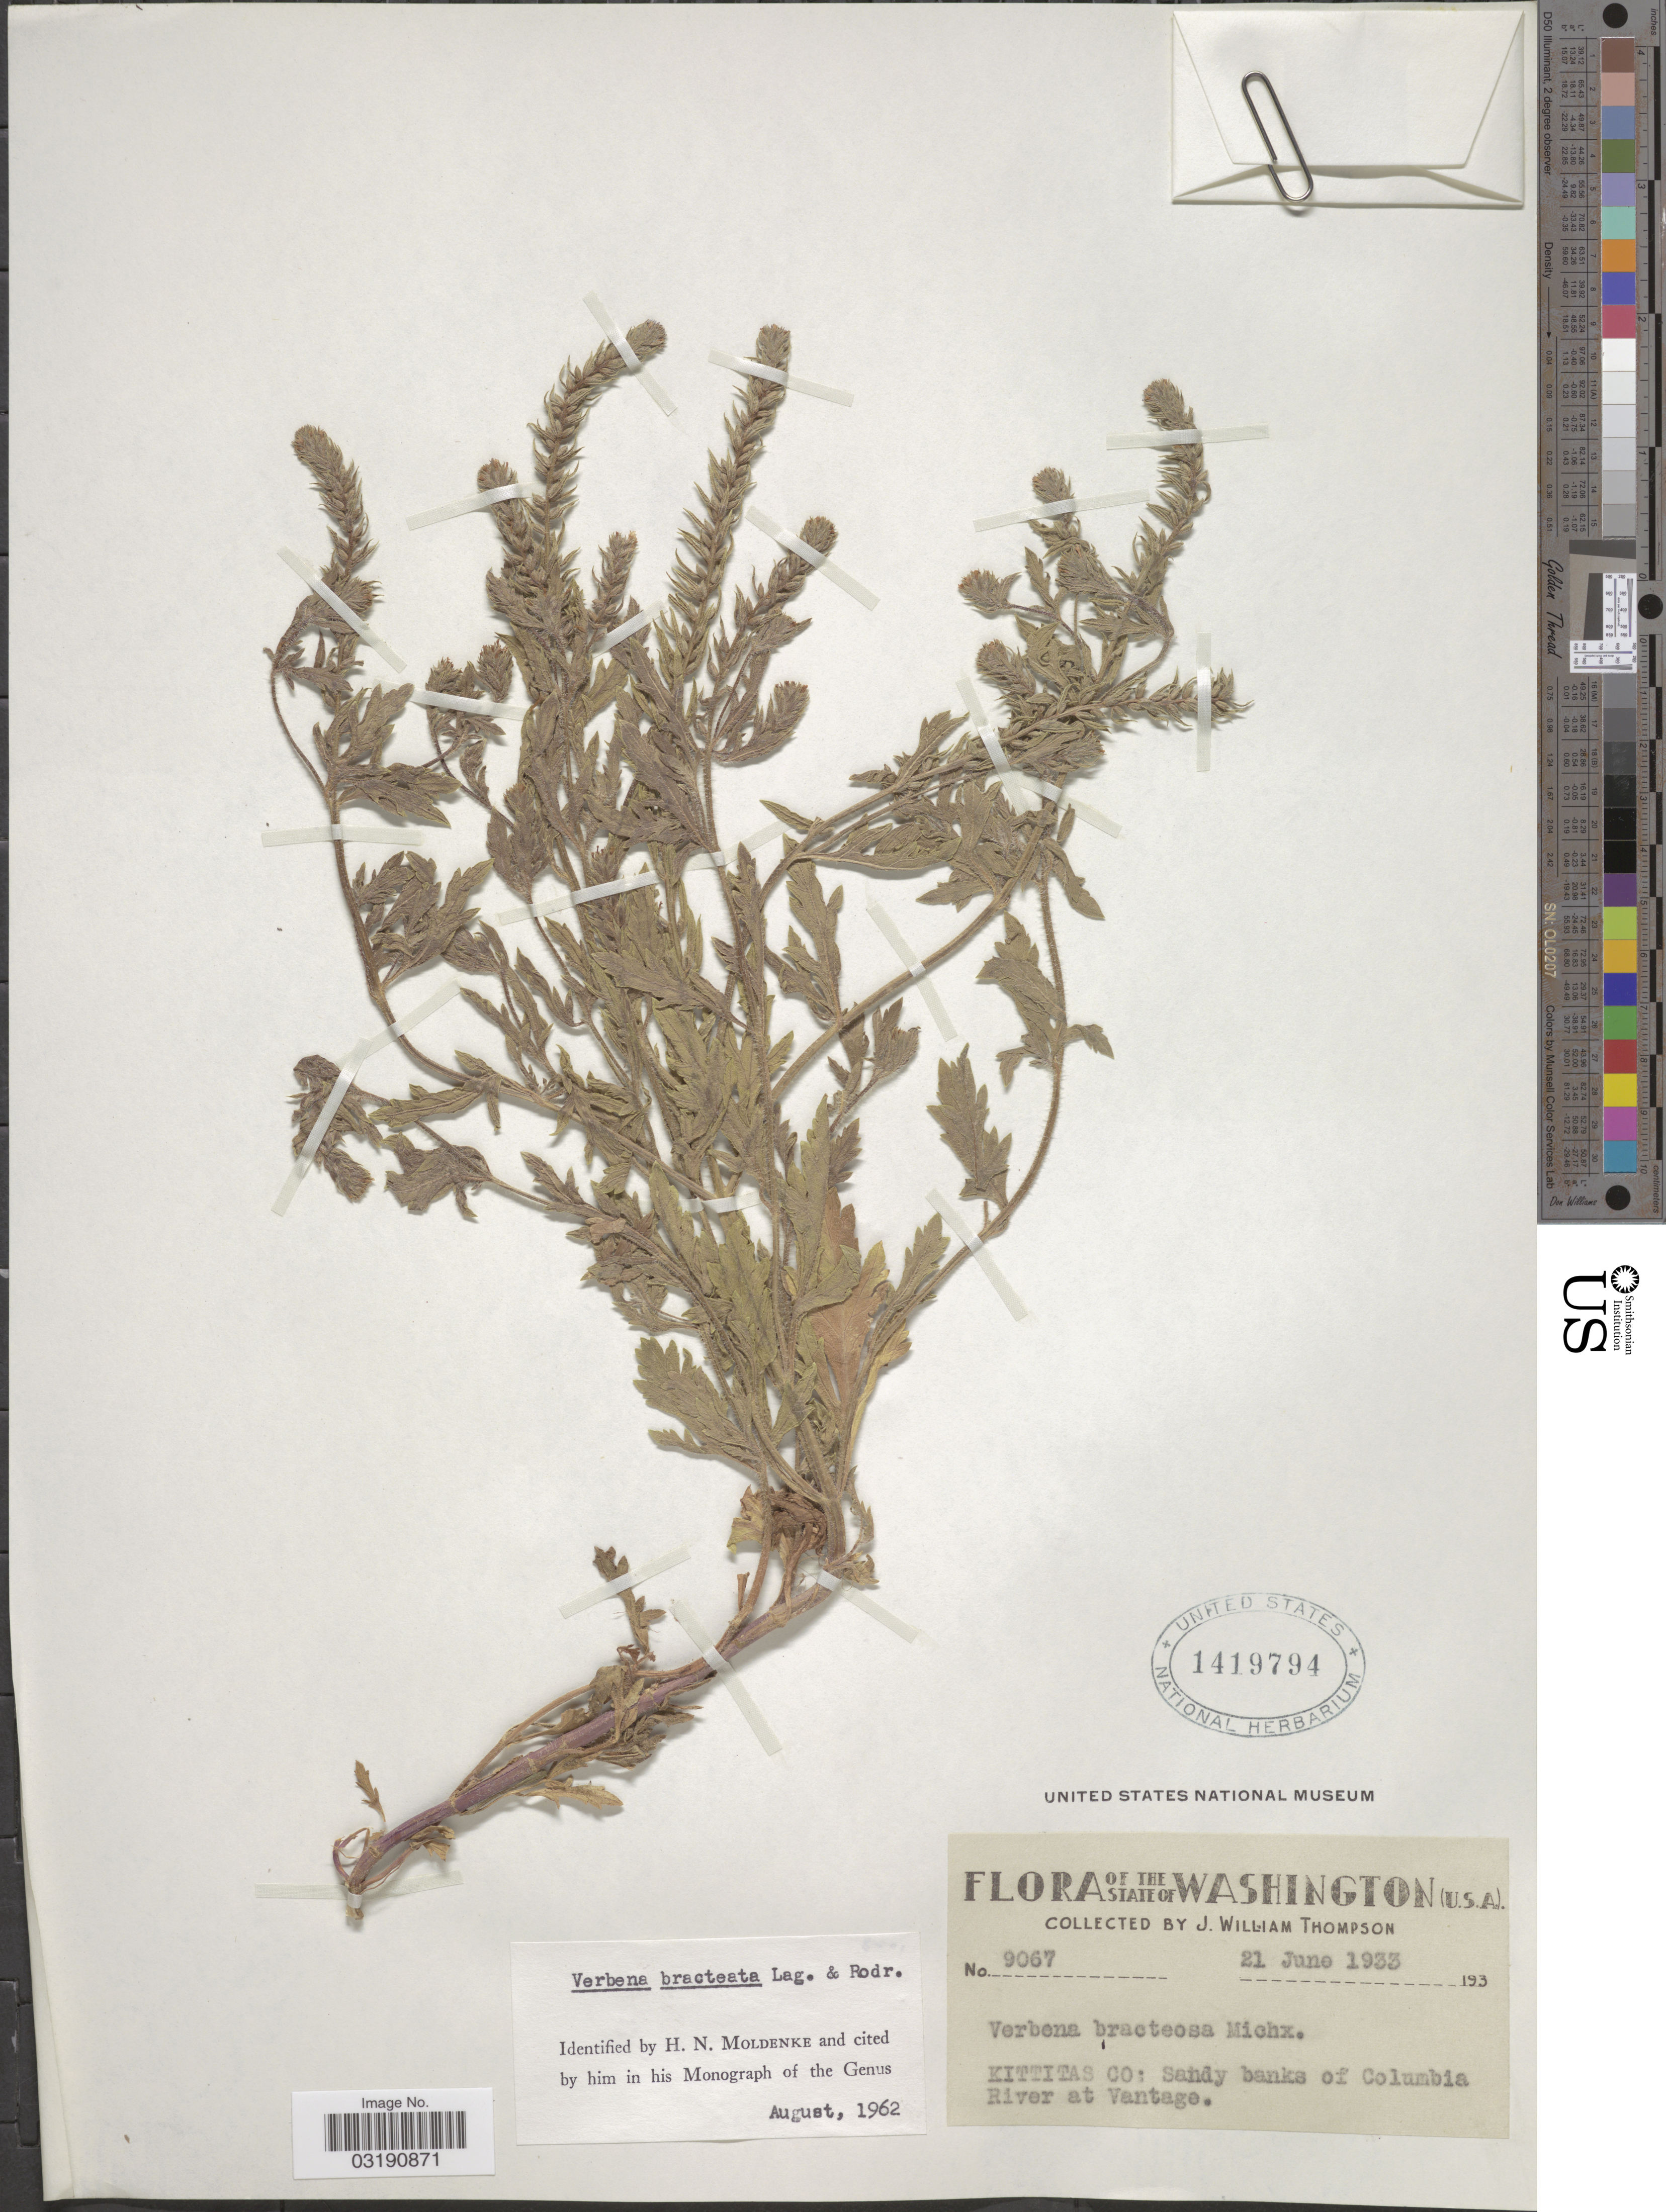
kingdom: Plantae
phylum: Tracheophyta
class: Magnoliopsida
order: Lamiales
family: Verbenaceae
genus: Verbena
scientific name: Verbena bracteata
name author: Cav. ex Lag. & Rodr.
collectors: J. W. Thompson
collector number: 9067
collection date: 1933-06-21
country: United States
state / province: Washington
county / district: Kittitas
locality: Kittitas Co: Sandy banks of Columbia River at Vantage.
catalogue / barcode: US 1419794